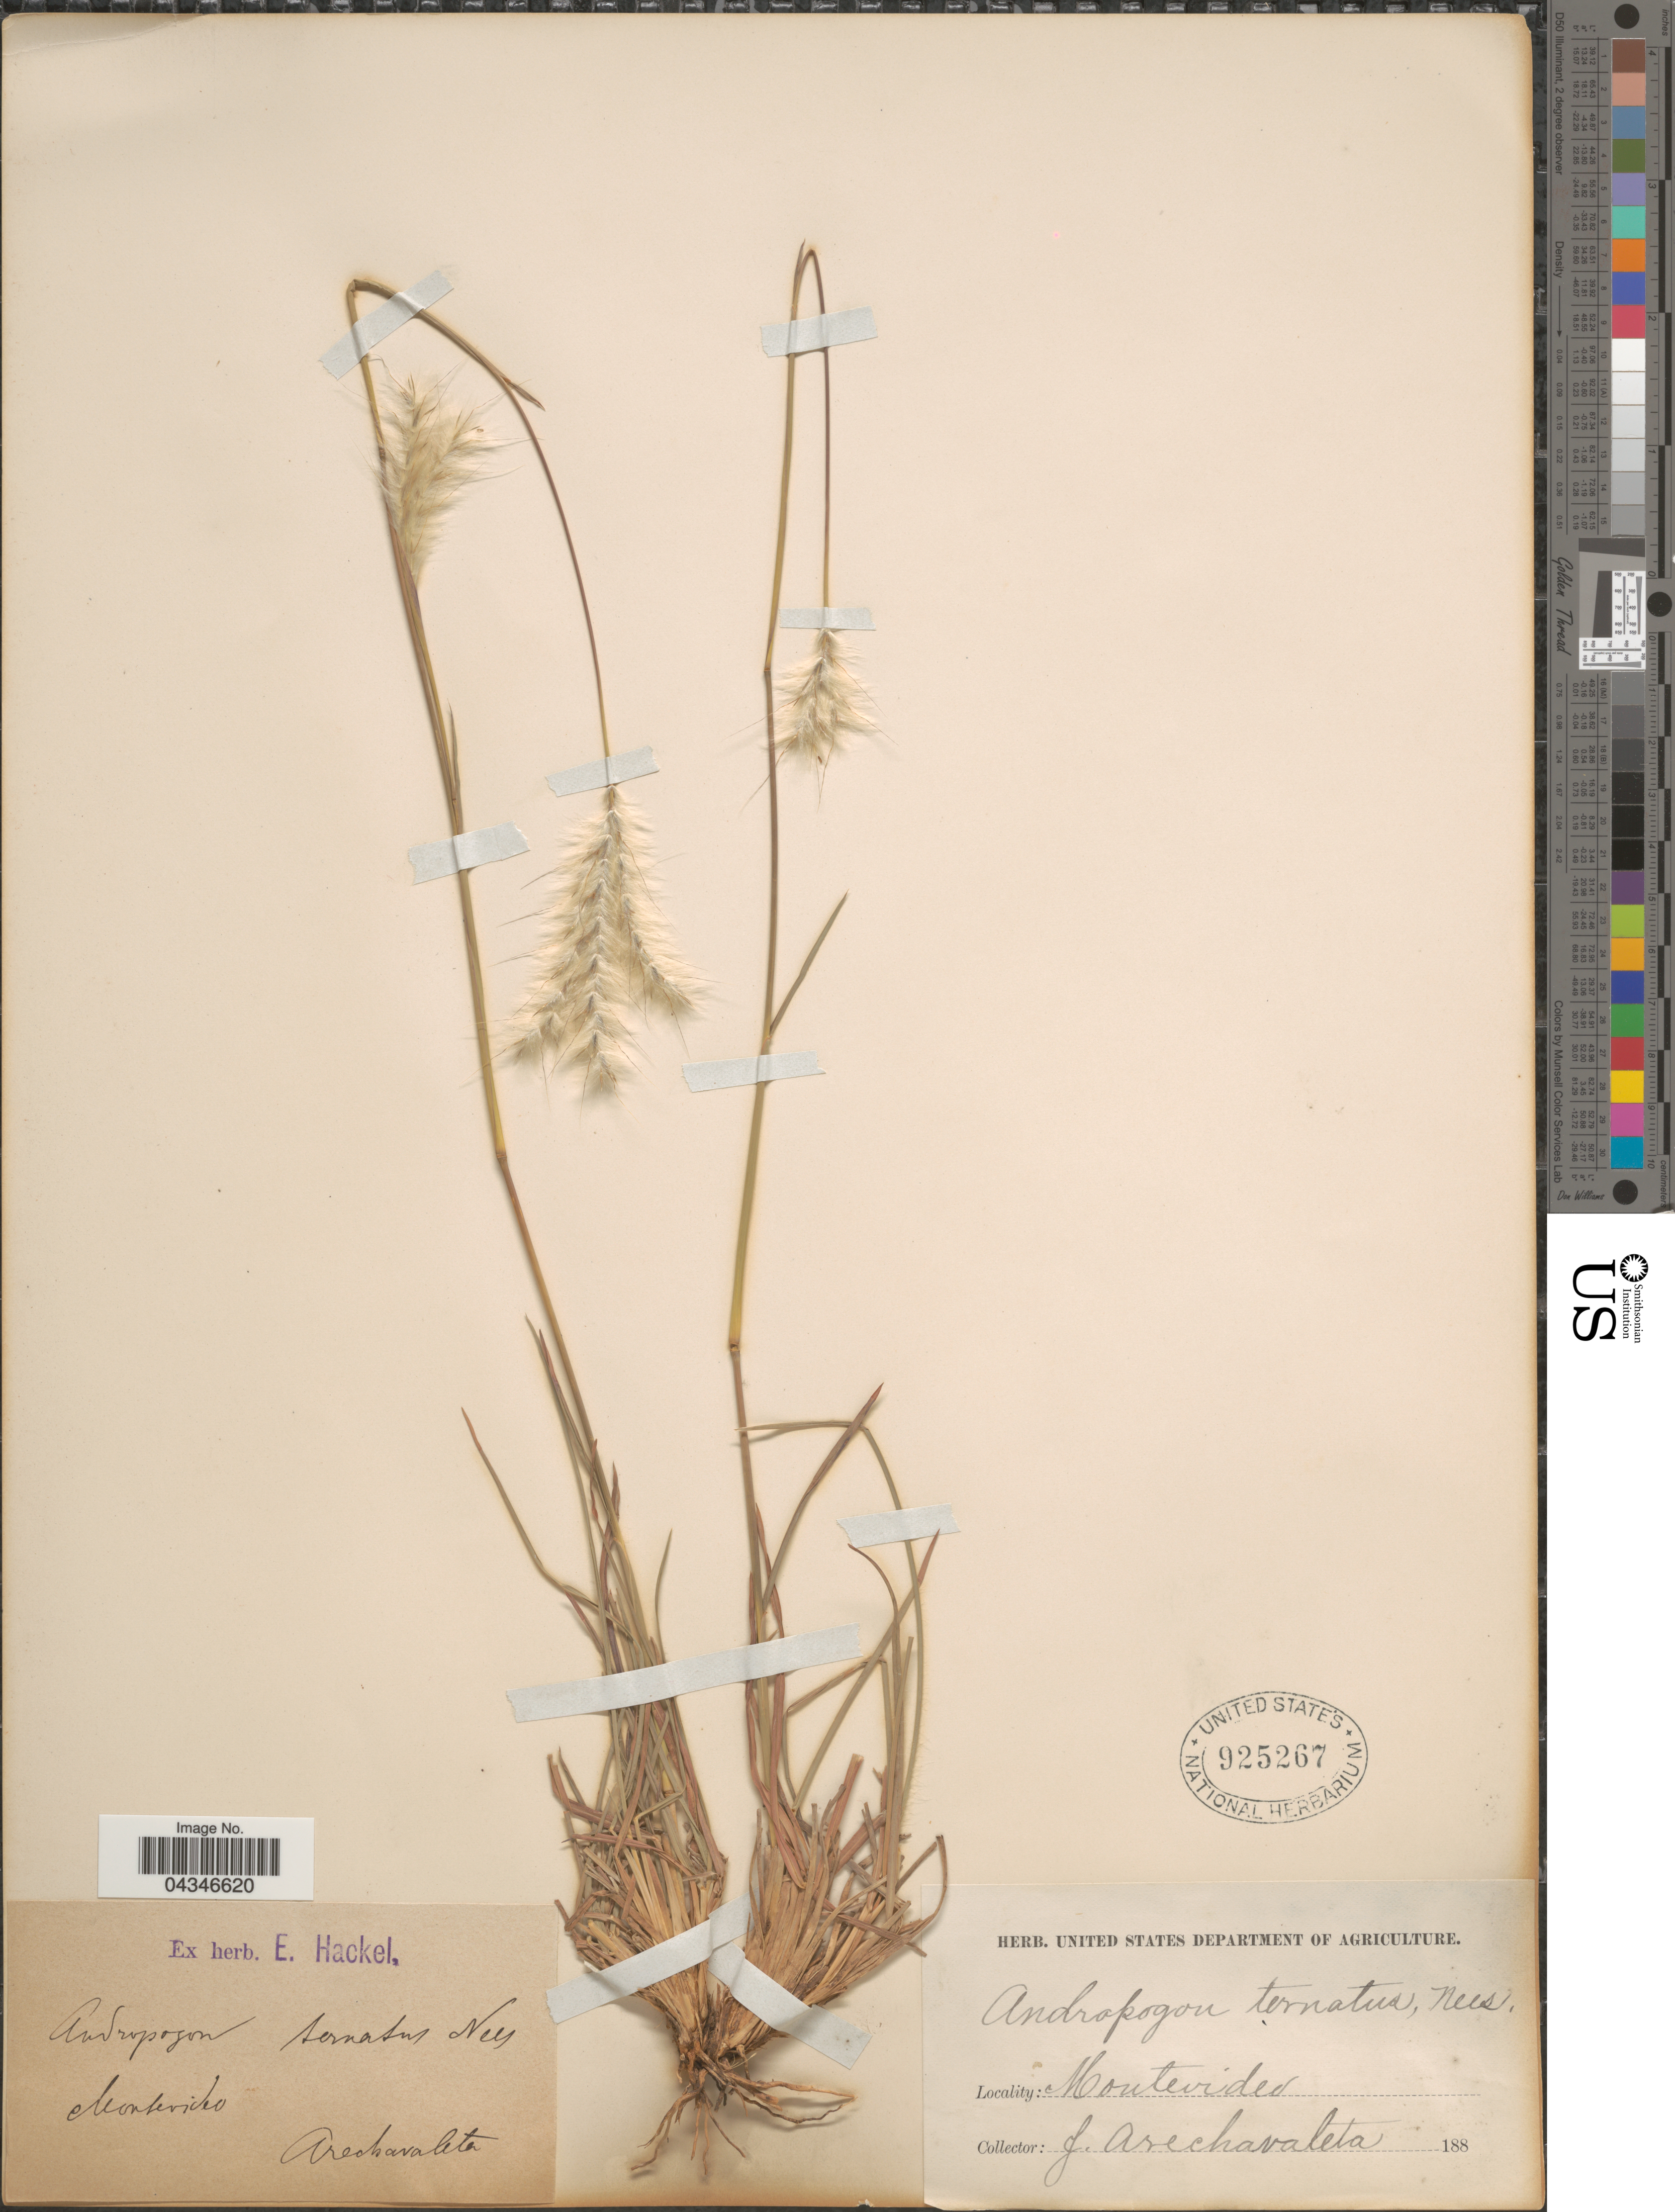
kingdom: Plantae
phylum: Tracheophyta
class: Liliopsida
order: Poales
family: Poaceae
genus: Andropogon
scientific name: Andropogon vetus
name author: Sohns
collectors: J. Arechavaleta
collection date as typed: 188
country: Uruguay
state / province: Montevideo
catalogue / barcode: US 925267